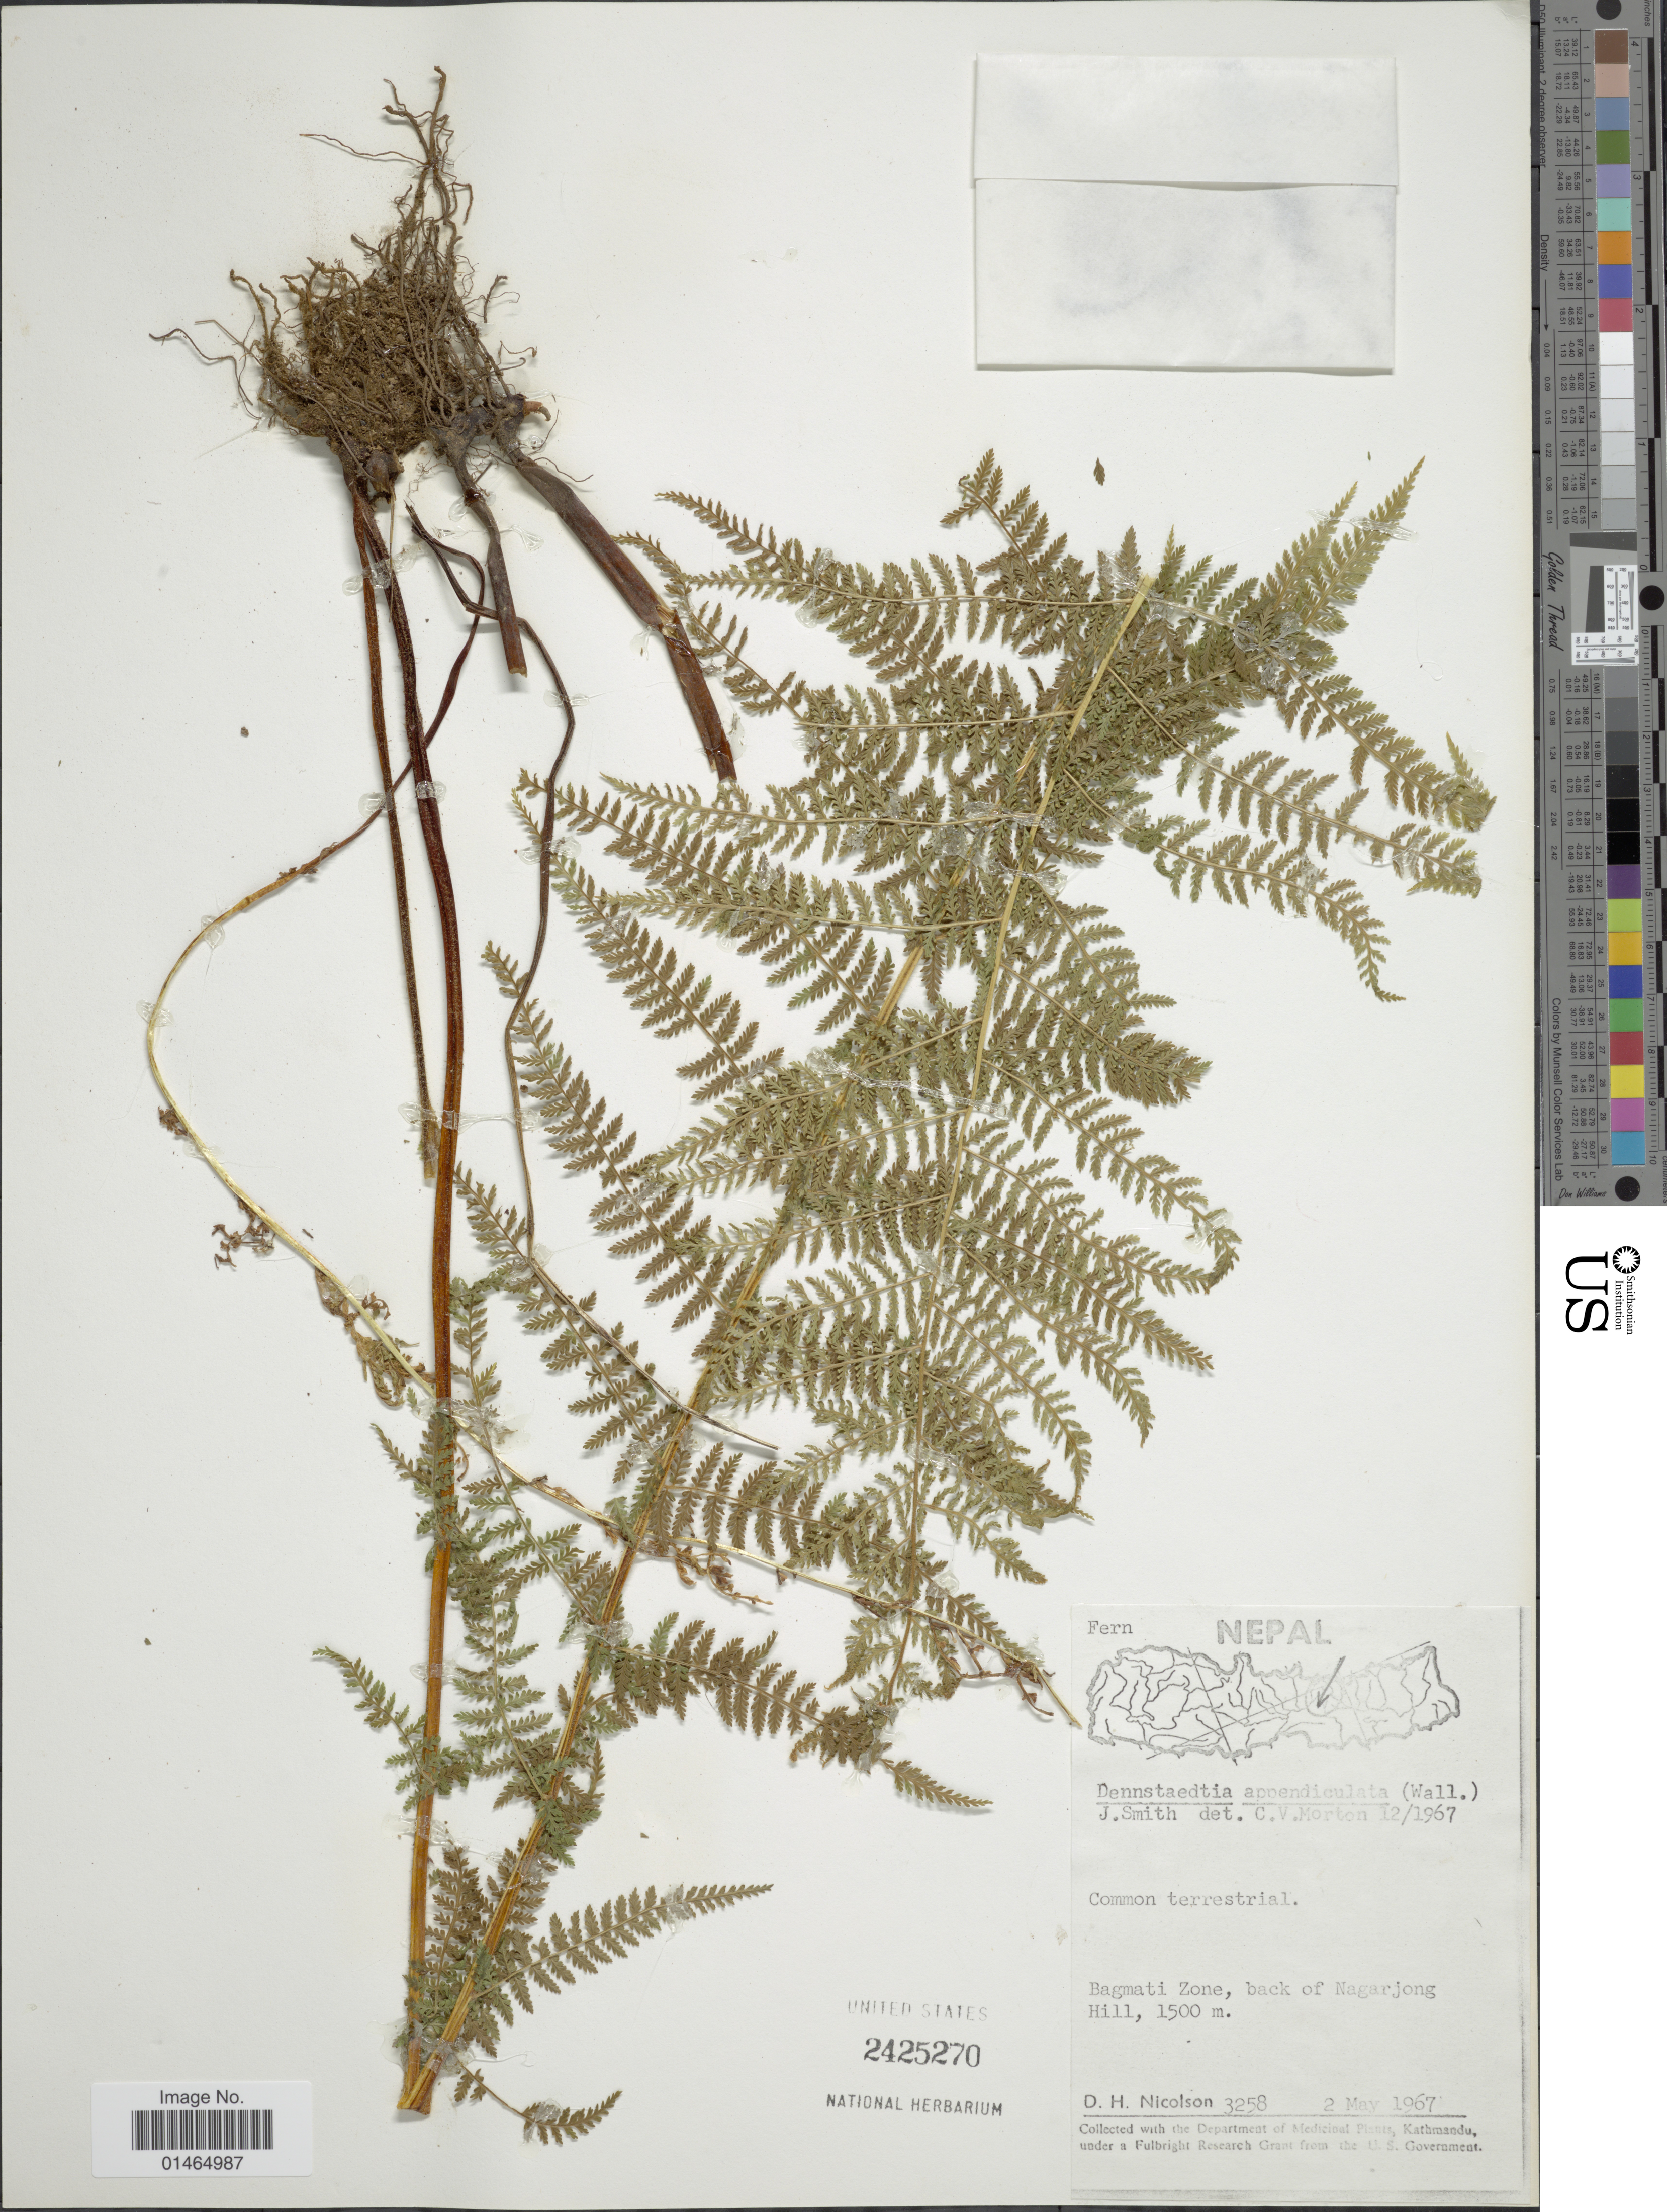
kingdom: Plantae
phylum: Tracheophyta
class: Polypodiopsida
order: Polypodiales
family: Dennstaedtiaceae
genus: Dennstaedtia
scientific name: Dennstaedtia appendiculata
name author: (Wall. ex Hook.) J. Sm.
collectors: D. H. Nicolson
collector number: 3258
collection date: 1967-05-02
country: Nepal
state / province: Bagmati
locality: Bagmati Zone, back of Nagarjong Hill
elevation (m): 1500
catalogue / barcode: US 2425270